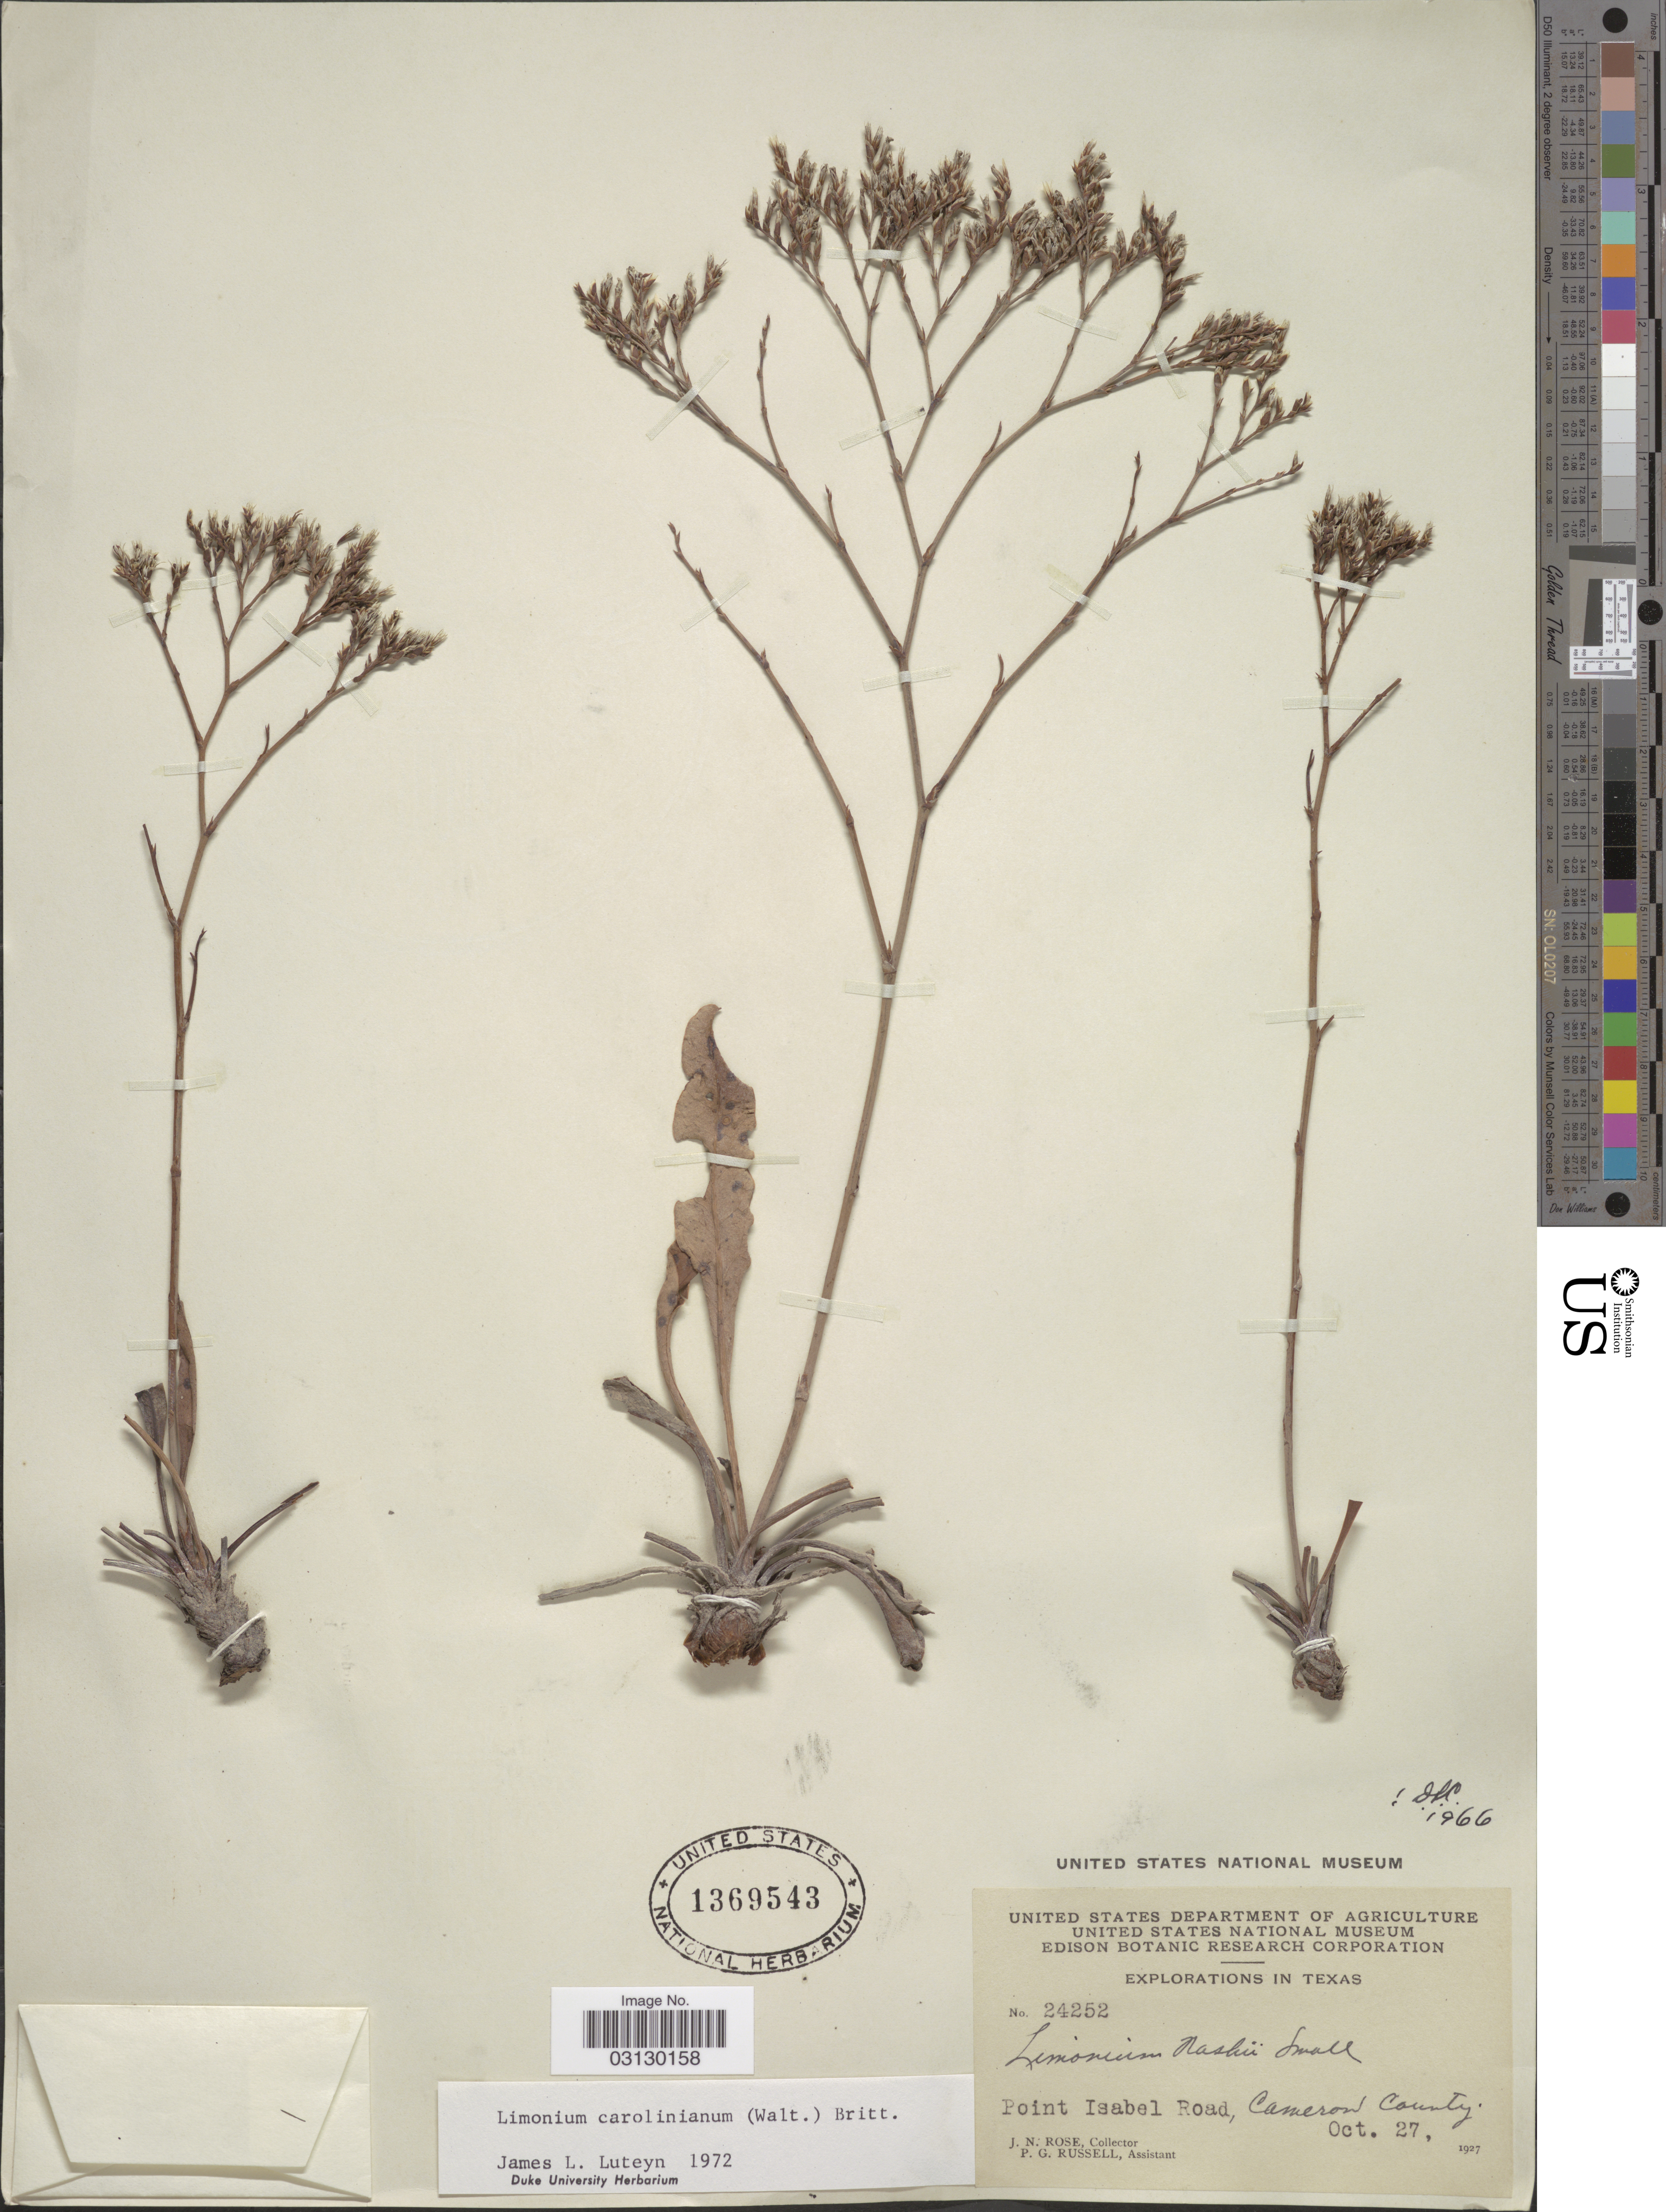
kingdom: Plantae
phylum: Tracheophyta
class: Magnoliopsida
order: Caryophyllales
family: Plumbaginaceae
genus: Limonium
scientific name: Limonium carolinianum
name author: (Walter) Britton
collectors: J. N. Rose & P. G. Russell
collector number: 24252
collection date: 1927-10-27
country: United States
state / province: Texas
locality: Point Isabel Road, Cameron County.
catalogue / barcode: US 1369543